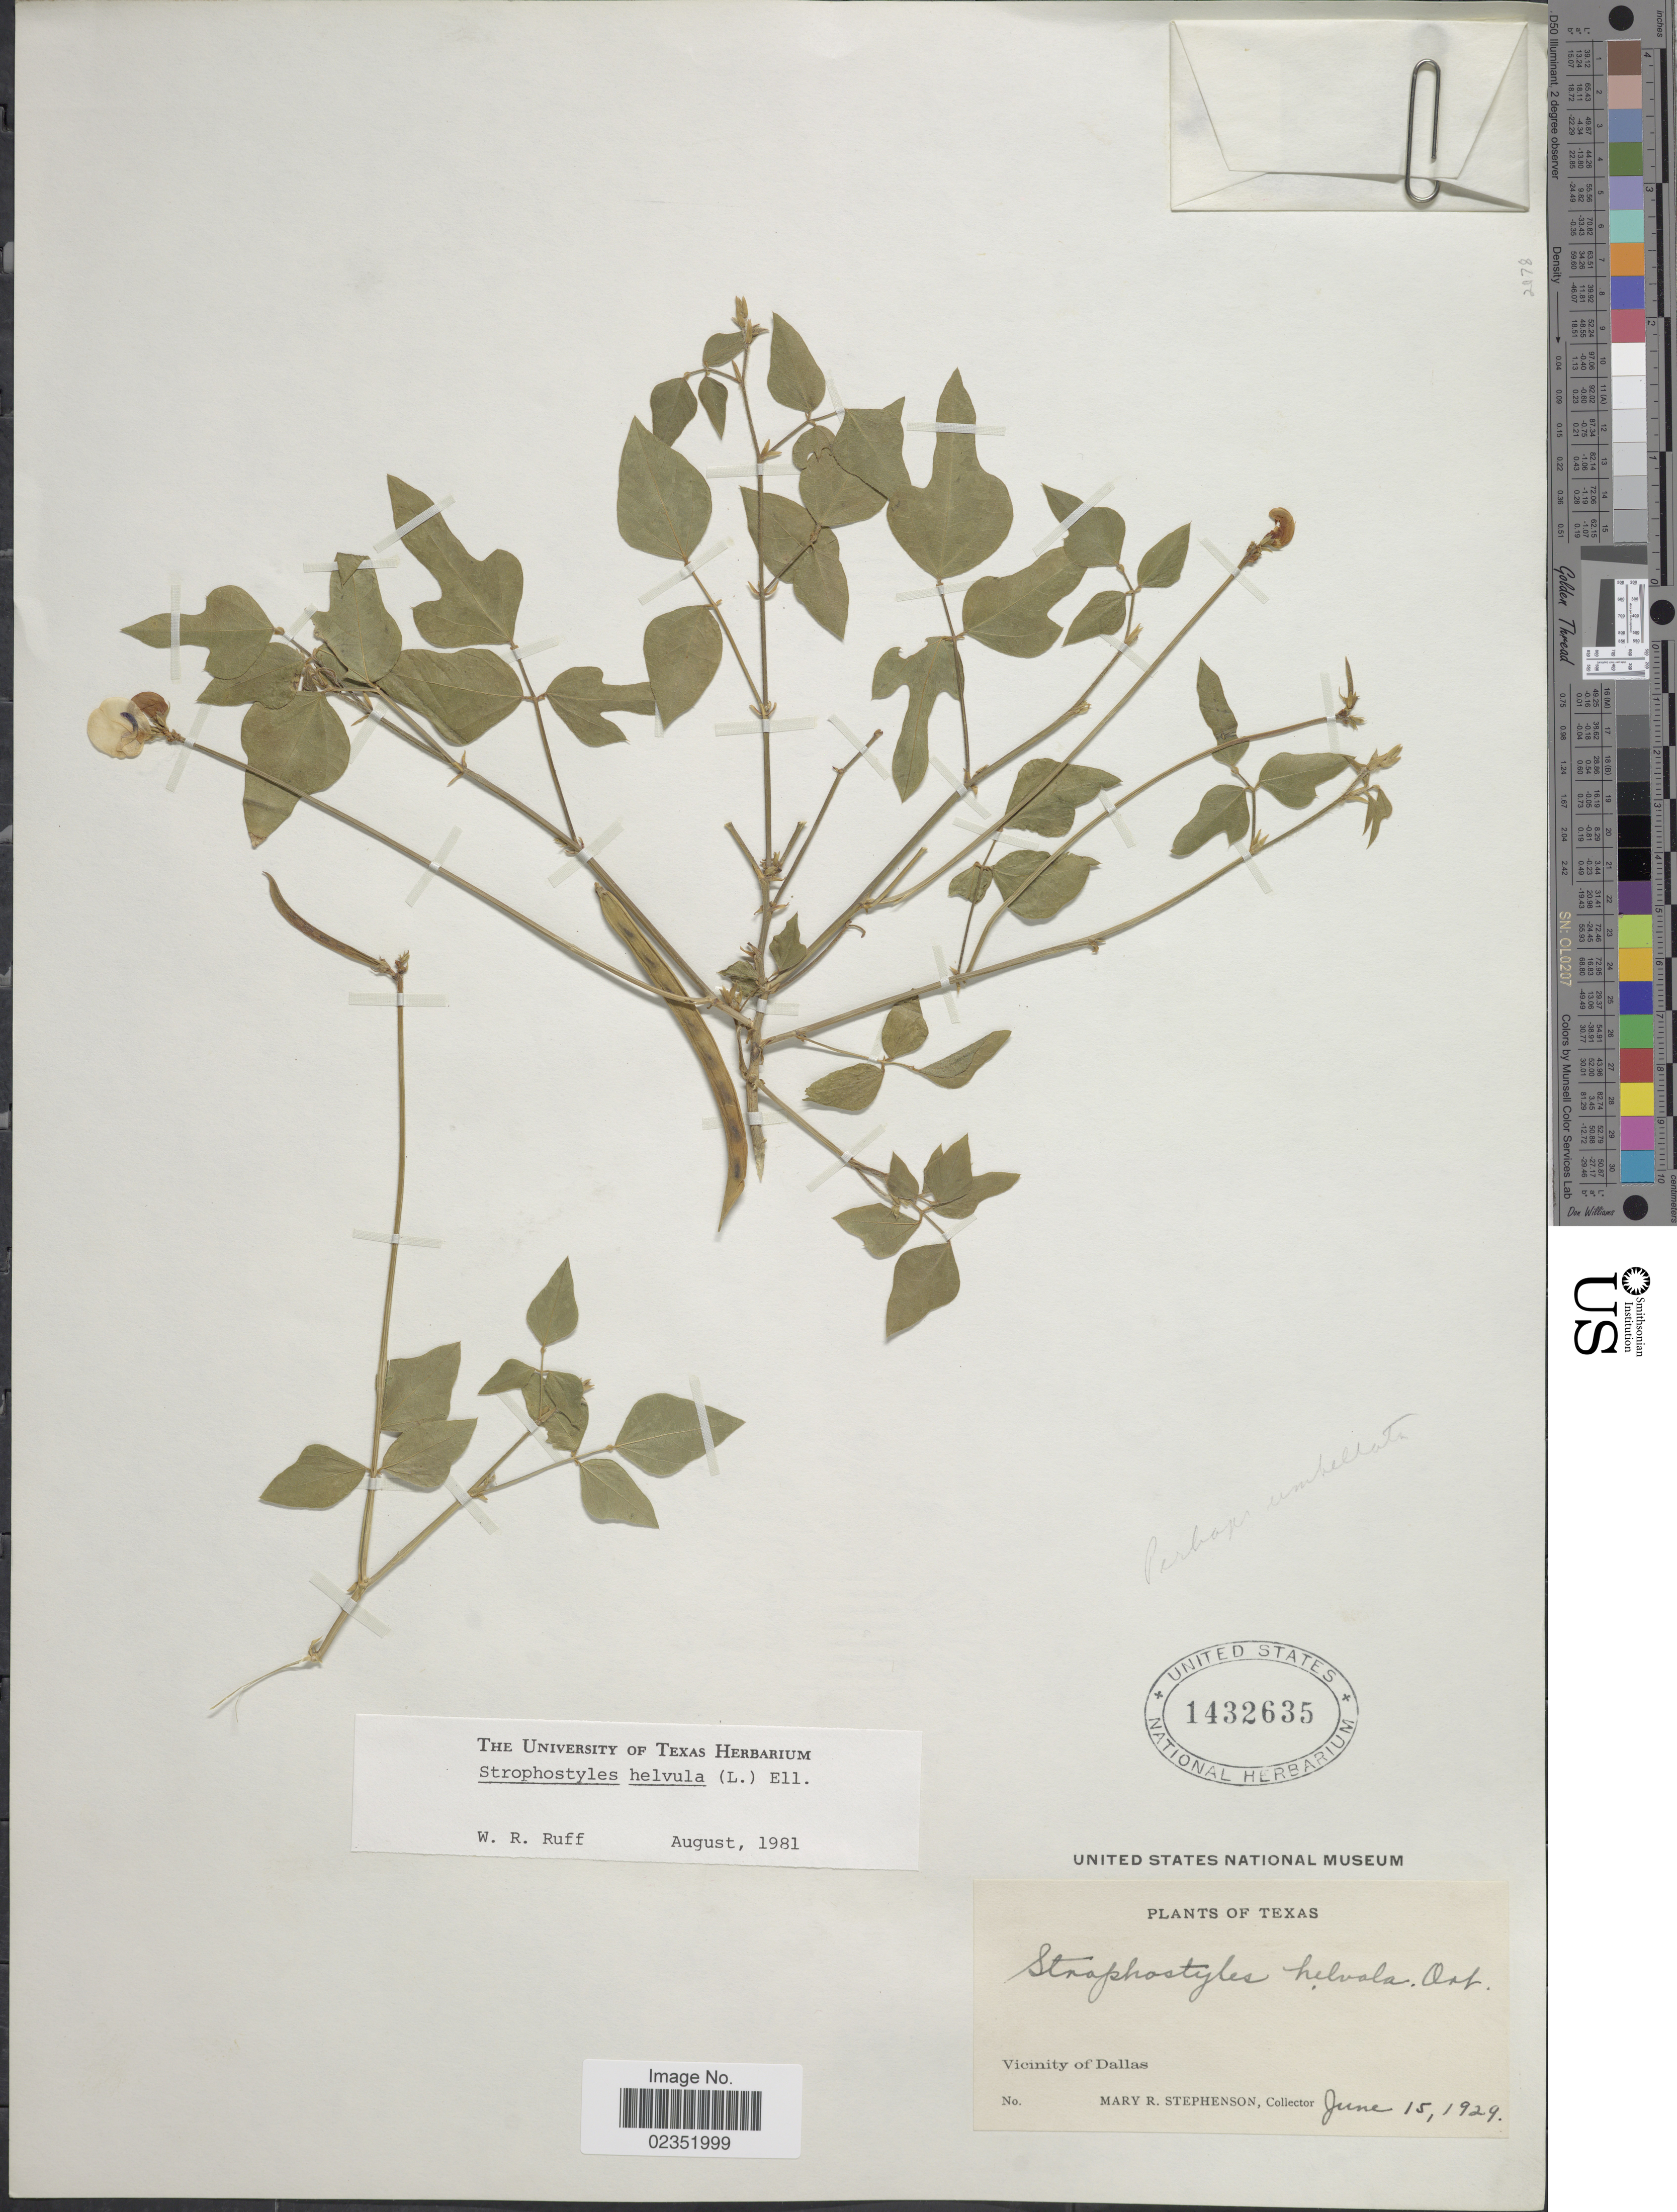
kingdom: Plantae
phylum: Tracheophyta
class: Magnoliopsida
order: Fabales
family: Fabaceae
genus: Strophostyles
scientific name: Strophostyles helvola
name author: (L.) Elliott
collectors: M. Stephenson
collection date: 1929-06-15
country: United States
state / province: Texas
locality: Vicinity of Dallas.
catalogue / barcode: US 1432635